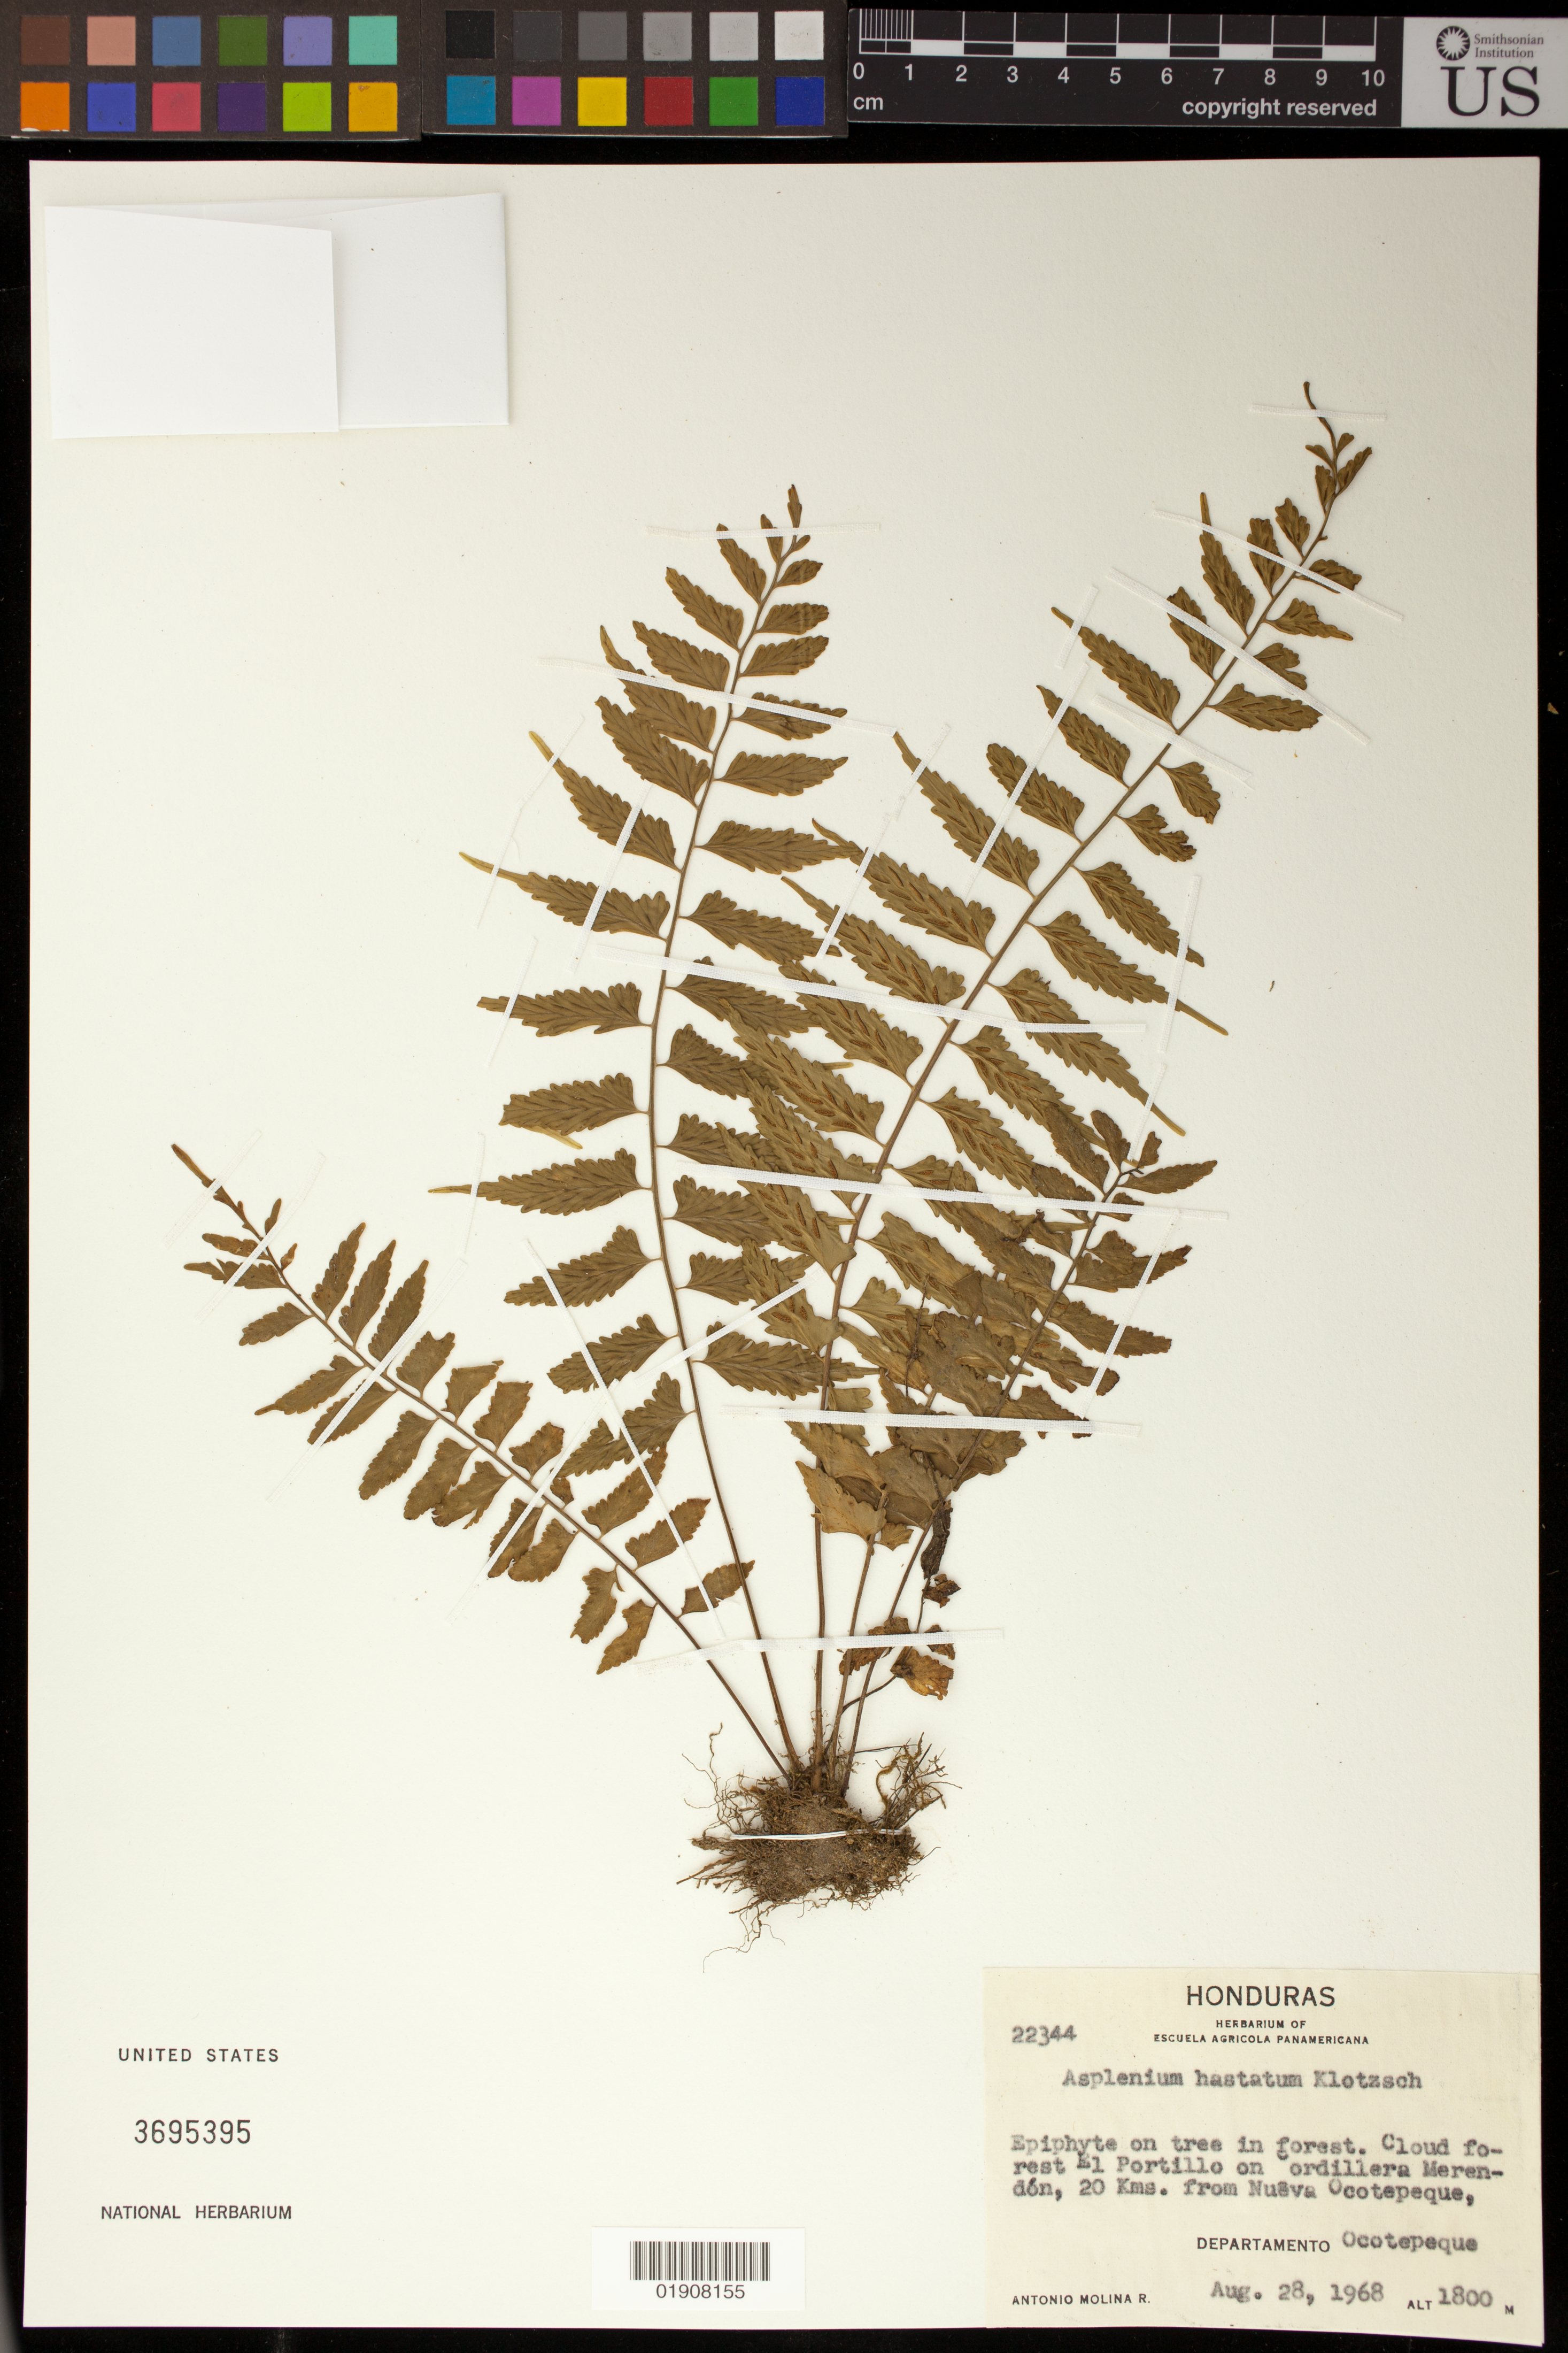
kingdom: Plantae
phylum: Tracheophyta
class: Polypodiopsida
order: Polypodiales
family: Aspleniaceae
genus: Asplenium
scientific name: Asplenium hastatum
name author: Klotzsch ex Kunze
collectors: A. Molina R.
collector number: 22344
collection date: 1968-08-28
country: Honduras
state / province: Ocotepeque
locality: El Portillo on Cordillera Merendon, 20 kms. from Ocotepeque town.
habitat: Cloud forest.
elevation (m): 1800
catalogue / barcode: US 3695395